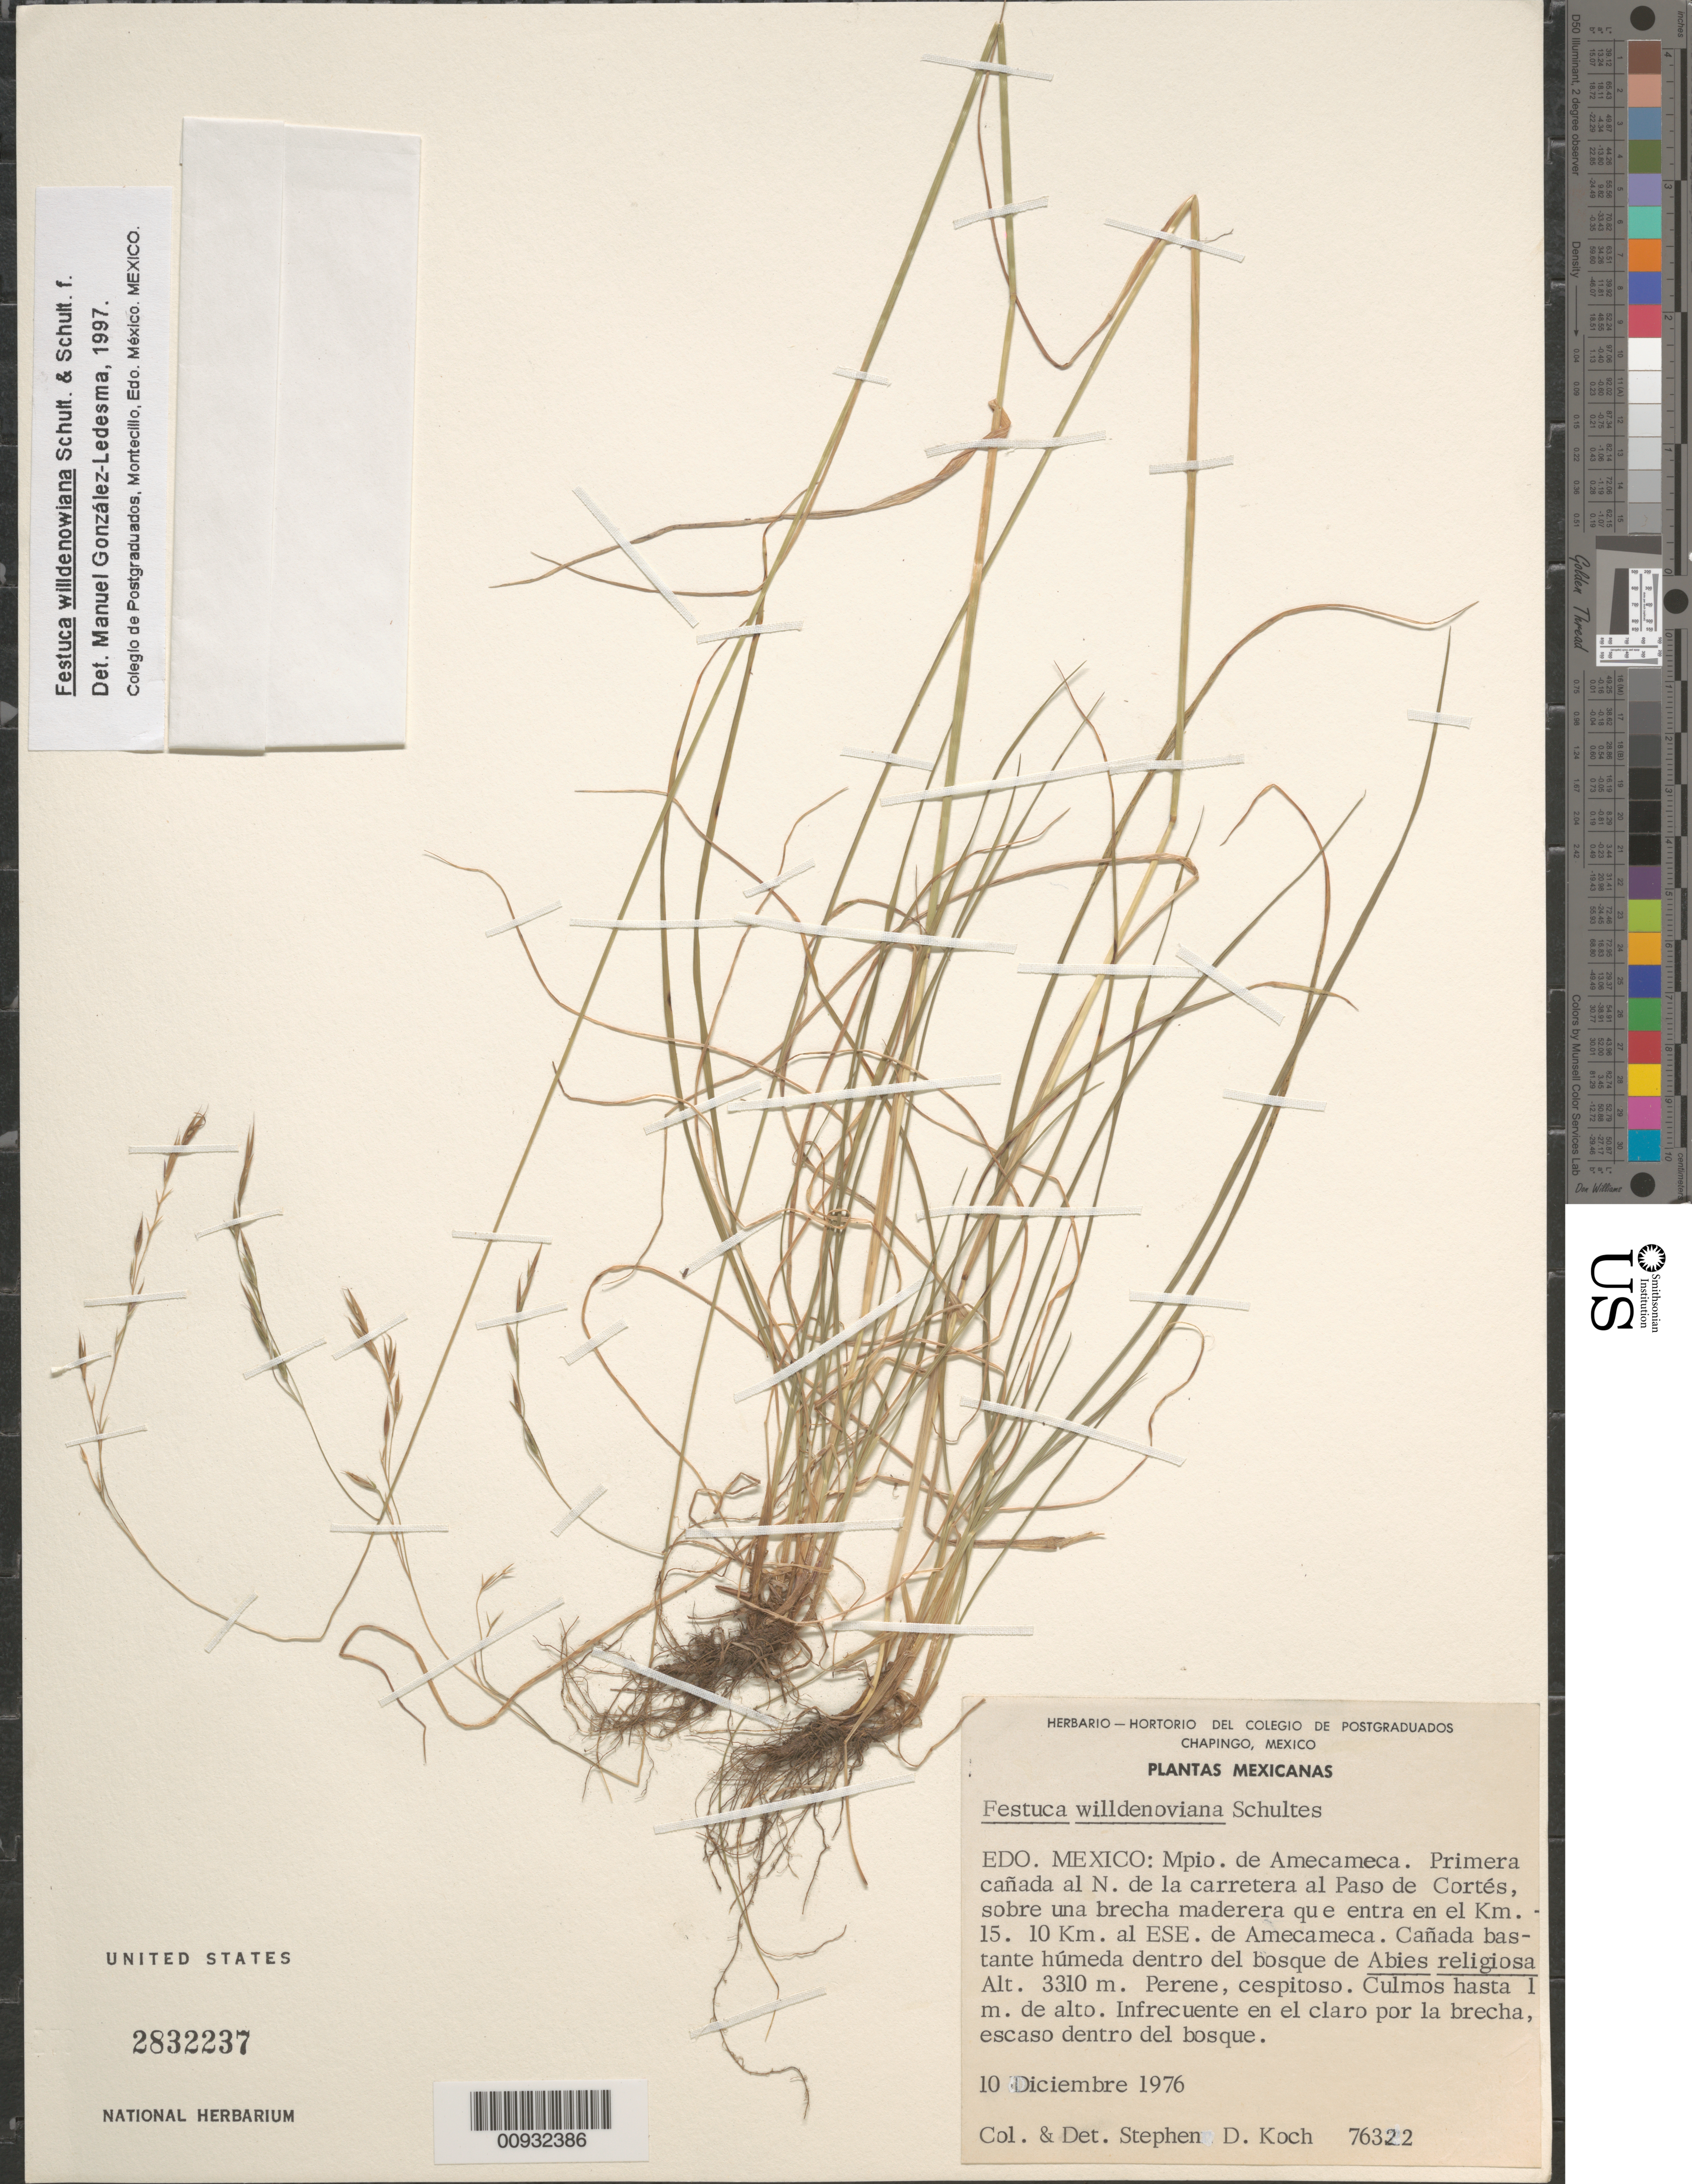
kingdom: Plantae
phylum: Tracheophyta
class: Liliopsida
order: Poales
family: Poaceae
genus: Festuca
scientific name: Festuca willdenowiana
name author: Schult. & Schult. f.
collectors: S. D. Koch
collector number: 76322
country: Mexico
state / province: México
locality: N of la carretera al Paso de Cortes, ESE of Amecameca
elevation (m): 313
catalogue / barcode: US 2832237